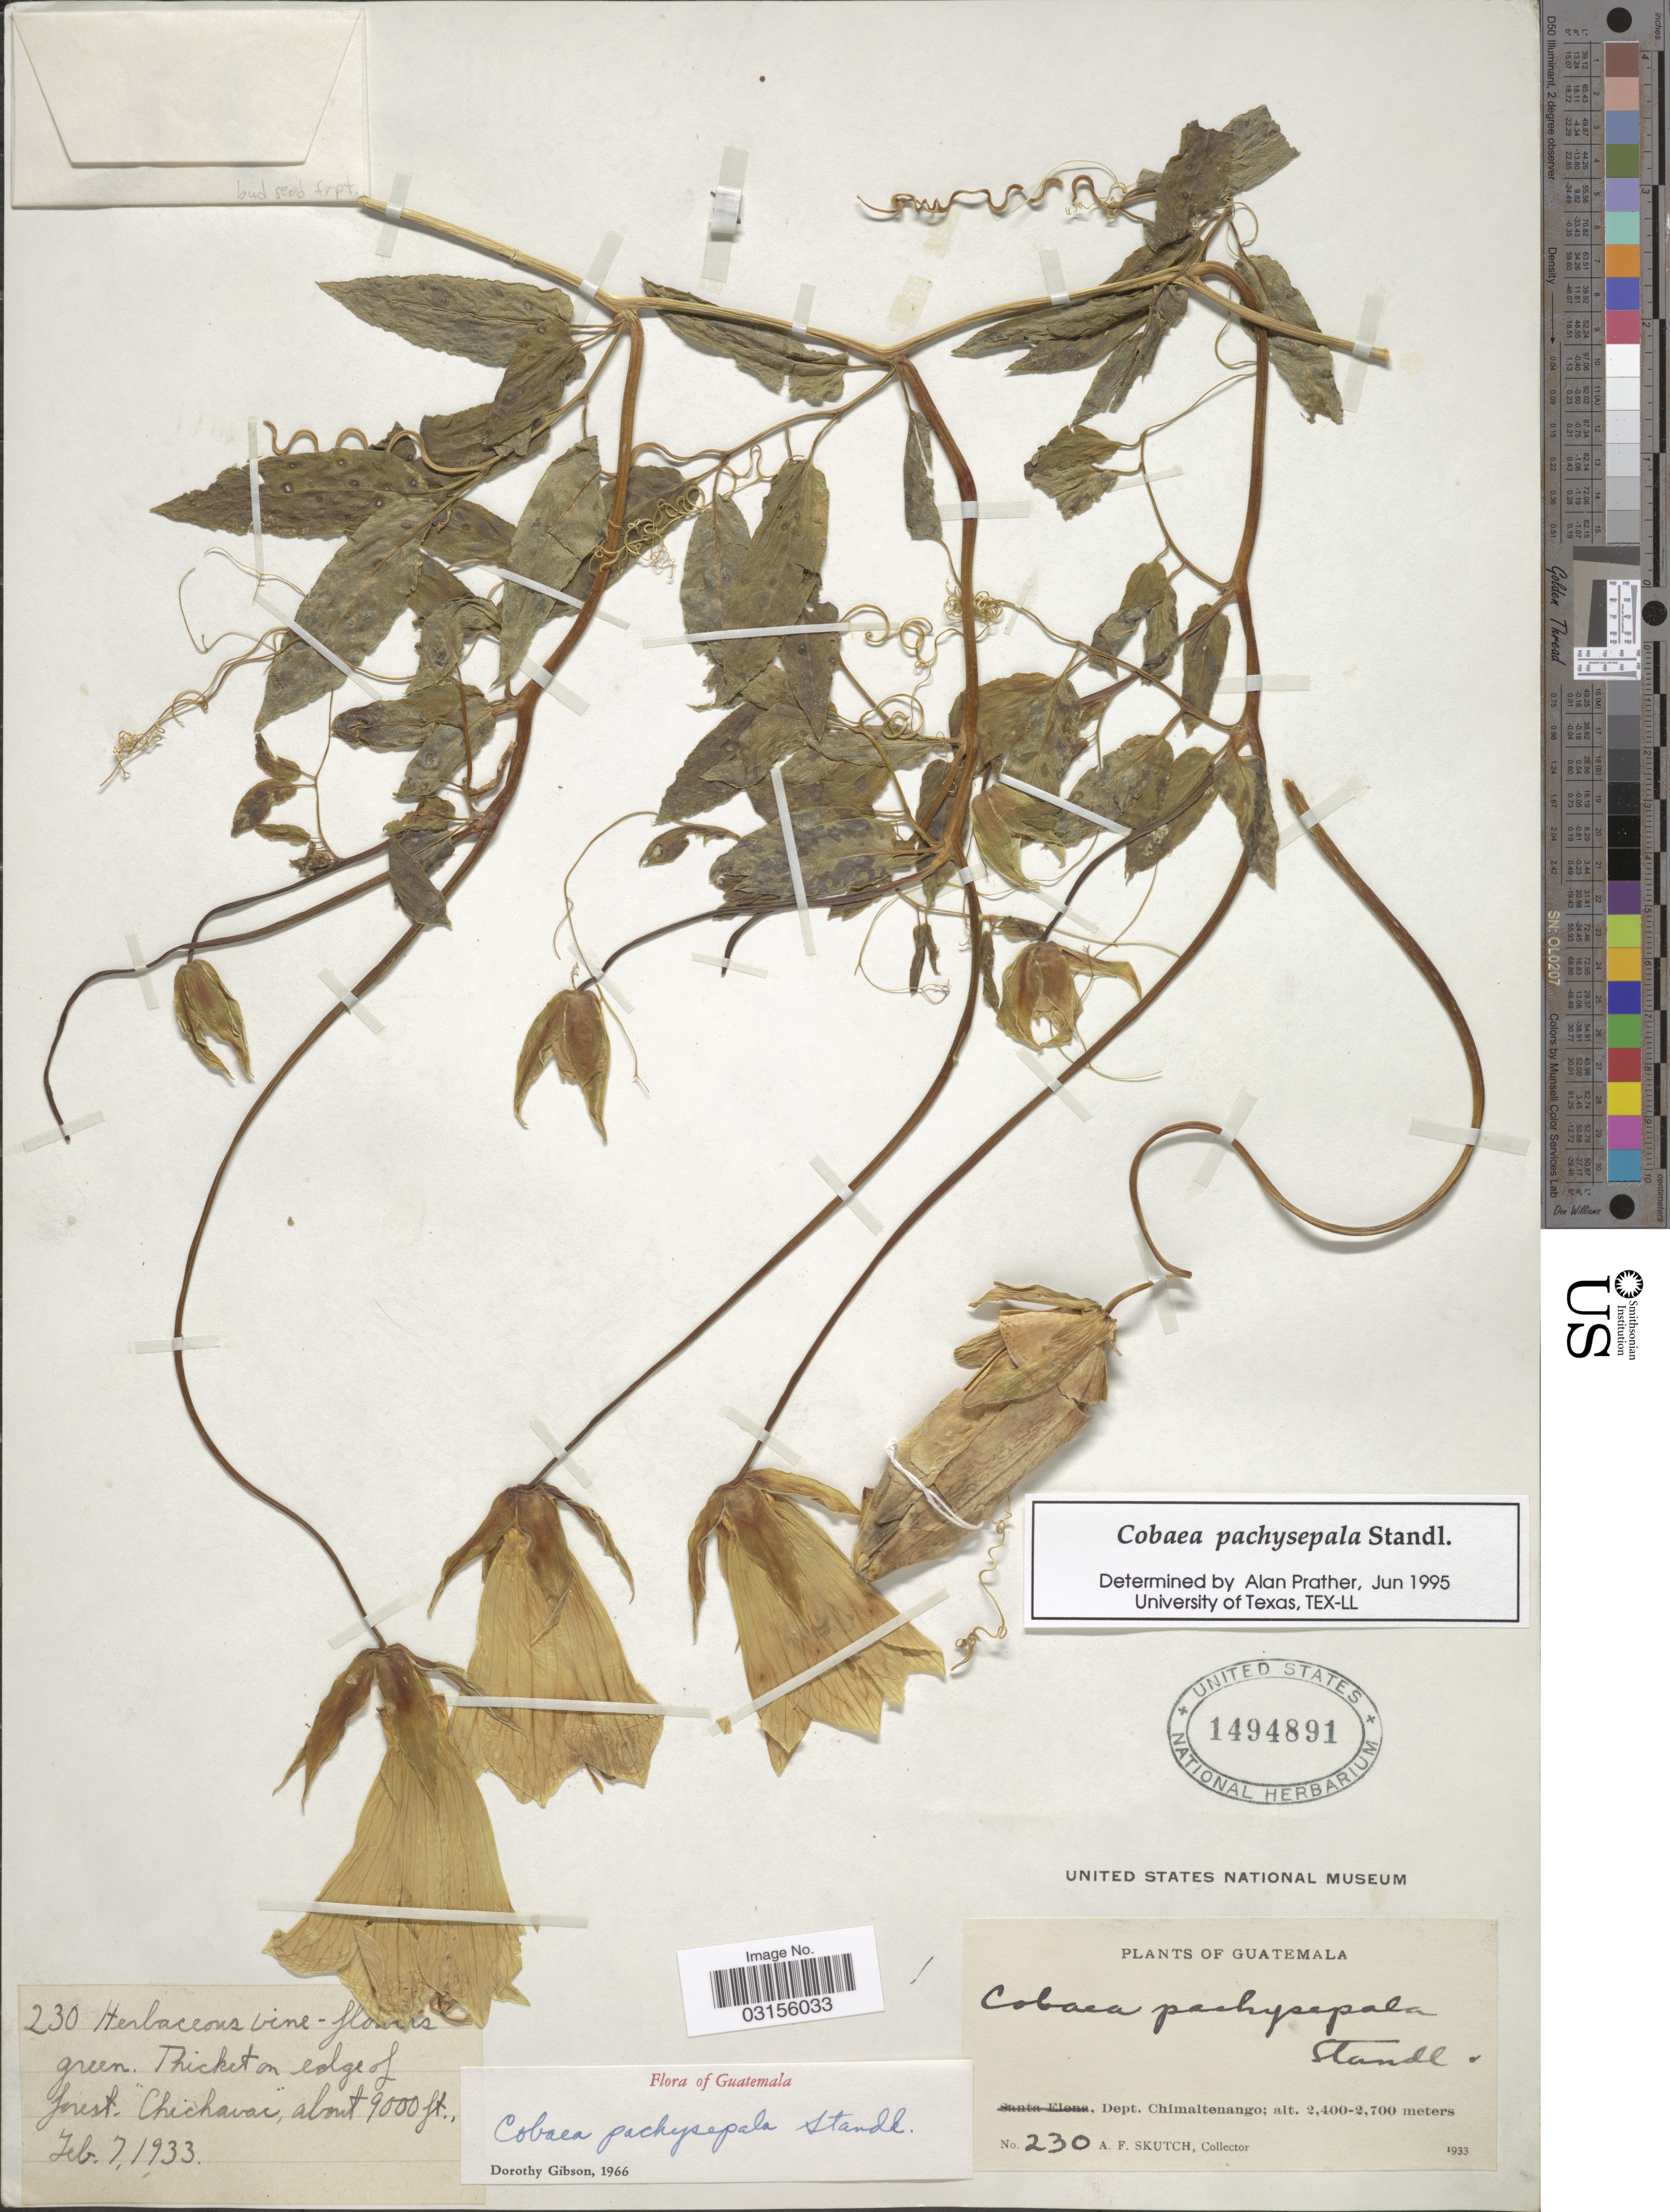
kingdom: Plantae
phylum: Tracheophyta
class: Magnoliopsida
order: Ericales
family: Polemoniaceae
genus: Cobaea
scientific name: Cobaea pachysepala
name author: Standl.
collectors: A. F. Skutch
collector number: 230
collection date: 1933-02-07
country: Guatemala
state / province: Chimaltenango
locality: Dept. Chimaltenango. Chichavai.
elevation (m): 2743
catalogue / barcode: US 1494891